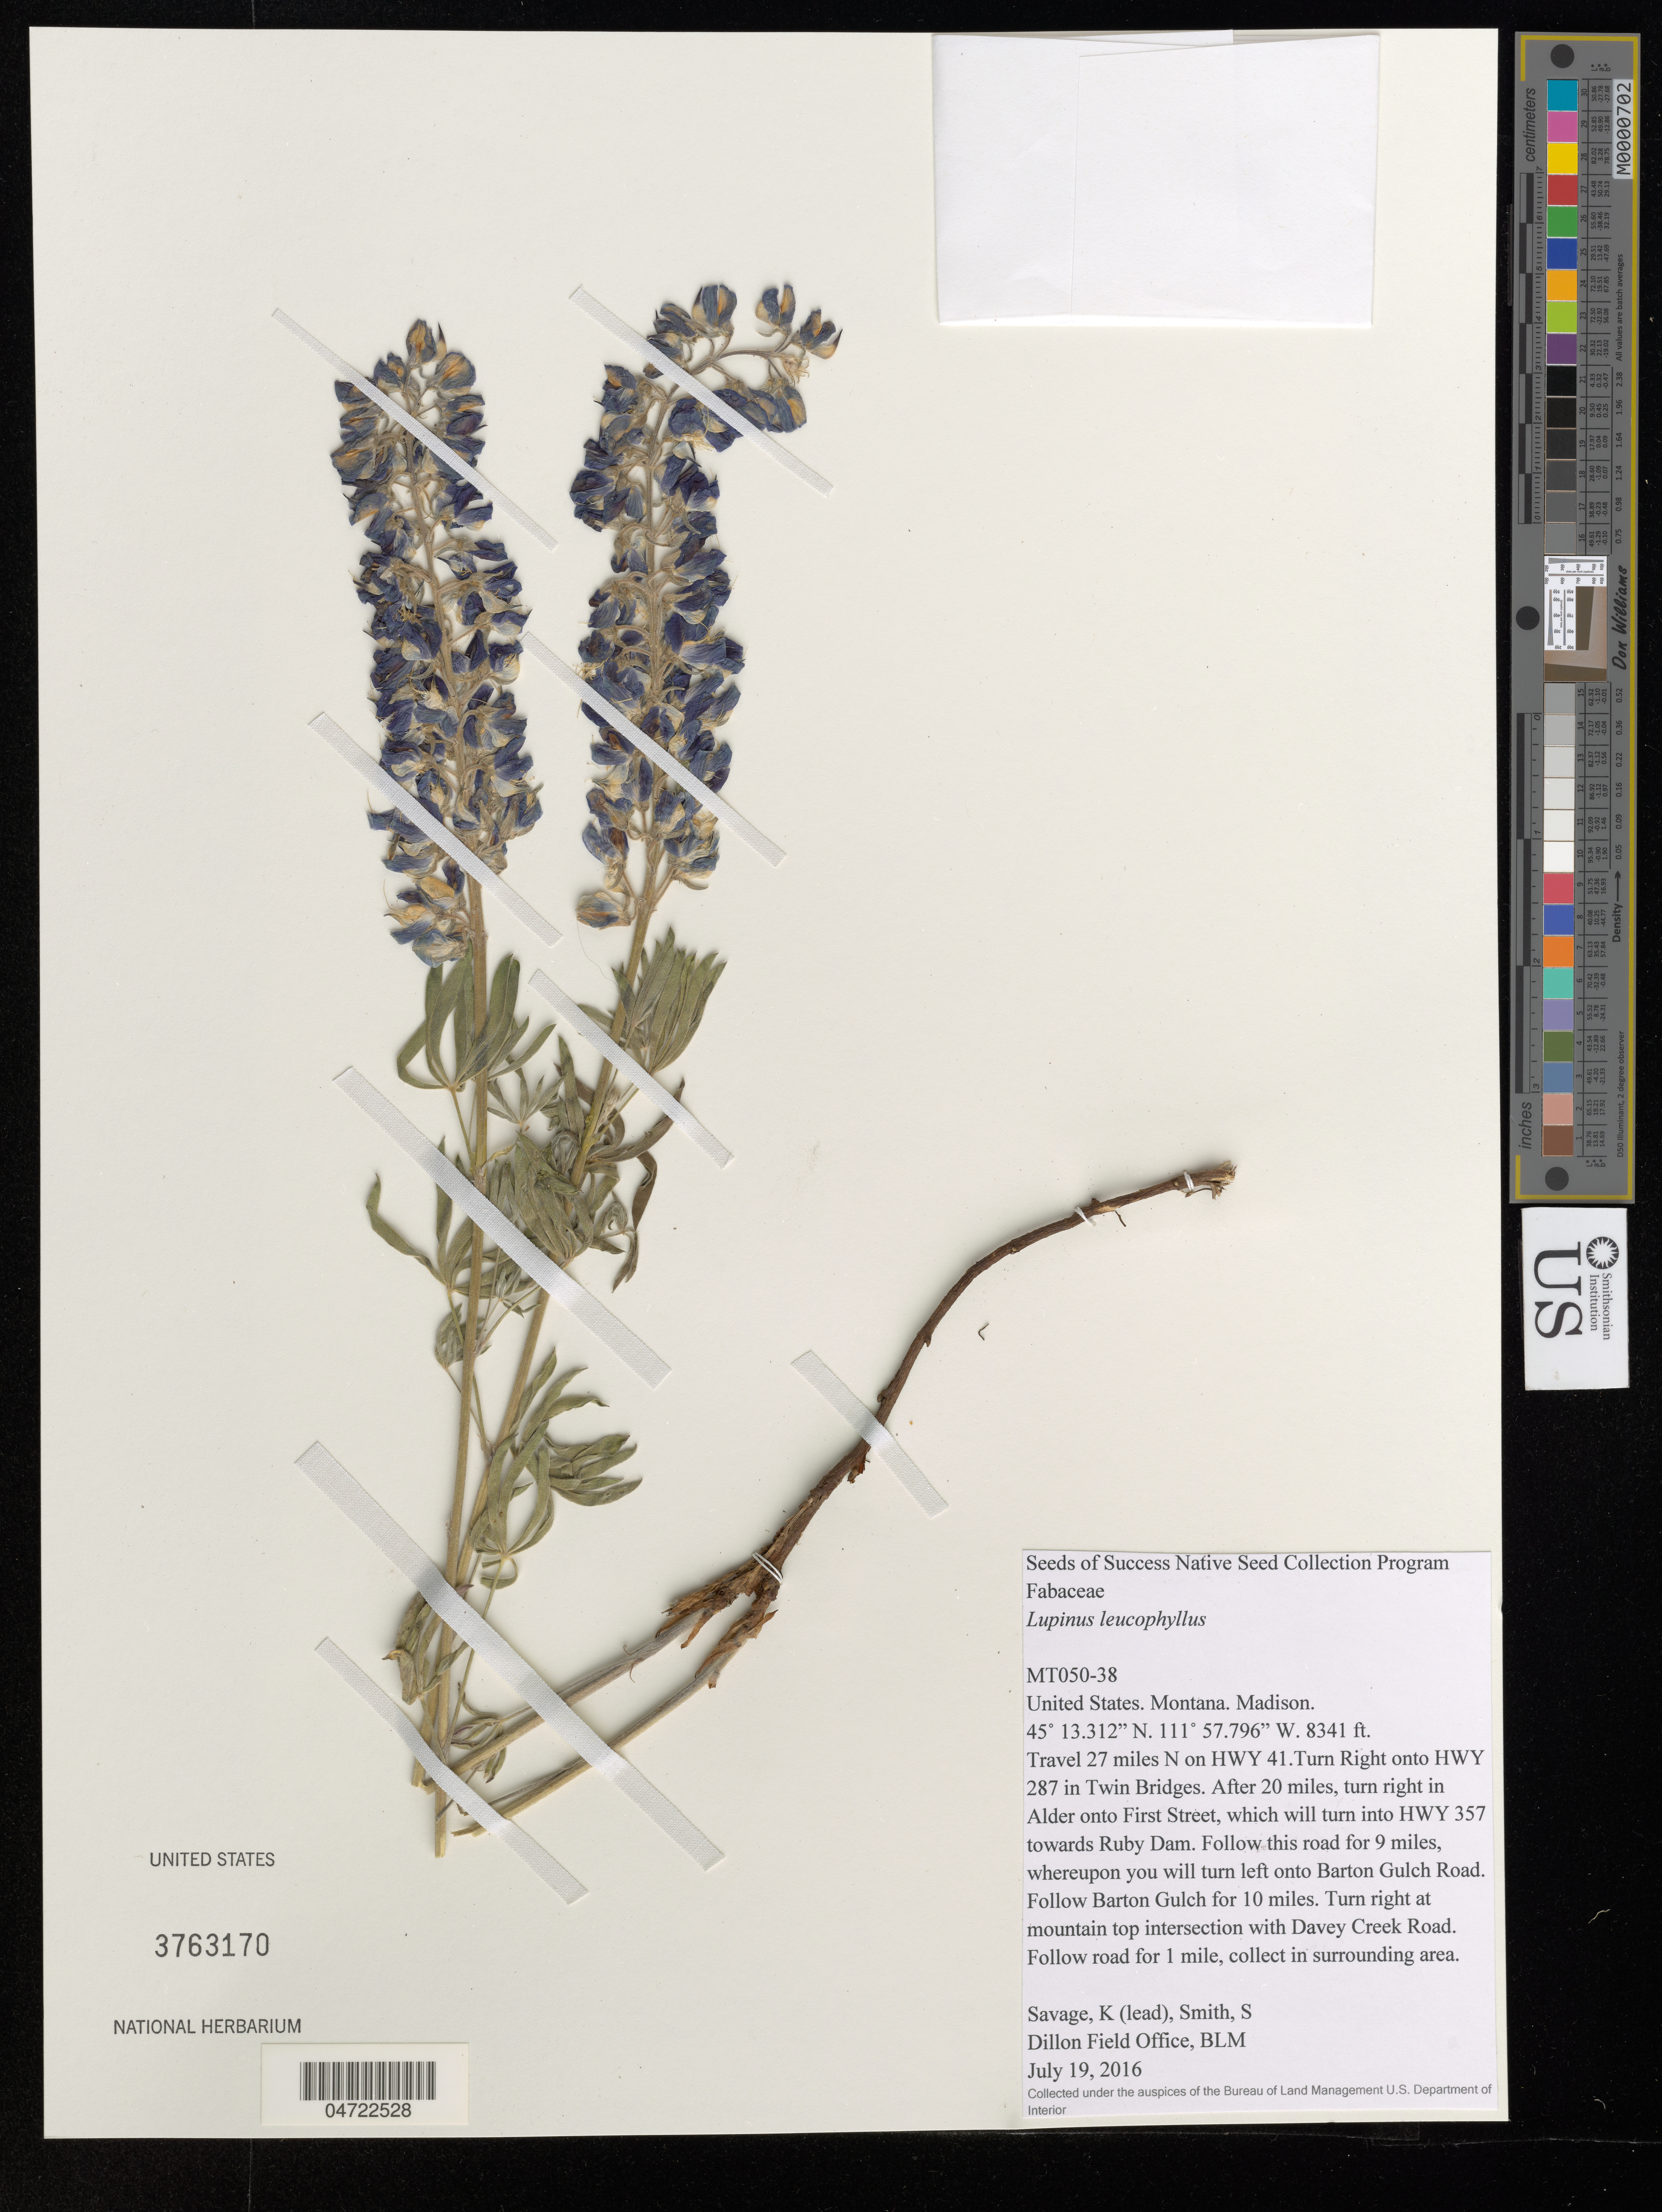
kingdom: Plantae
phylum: Tracheophyta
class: Magnoliopsida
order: Fabales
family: Fabaceae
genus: Lupinus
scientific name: Lupinus leucophyllus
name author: Douglas ex Lindl.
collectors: K. Savage & S. Smith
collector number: MT050-38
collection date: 2016-07-19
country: United States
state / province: Montana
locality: Madison. Travel 27 miles N on HWY 41. Turn Right onto HWY 287 in Twin Bridges. After 20 miles, turn right in Alder onto First Street, which will turn into HWY 357 towards Ruby Dam. Follow this road for 9 miles, whereupon you will turn left onto Barton Gulch Road. Follow Barton Gulch for 10 miles. Turn right at mountain top intersection with Davey Creek Road. Follow road for 1 mile, collect in surrounding area.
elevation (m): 2542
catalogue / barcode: US 3763170